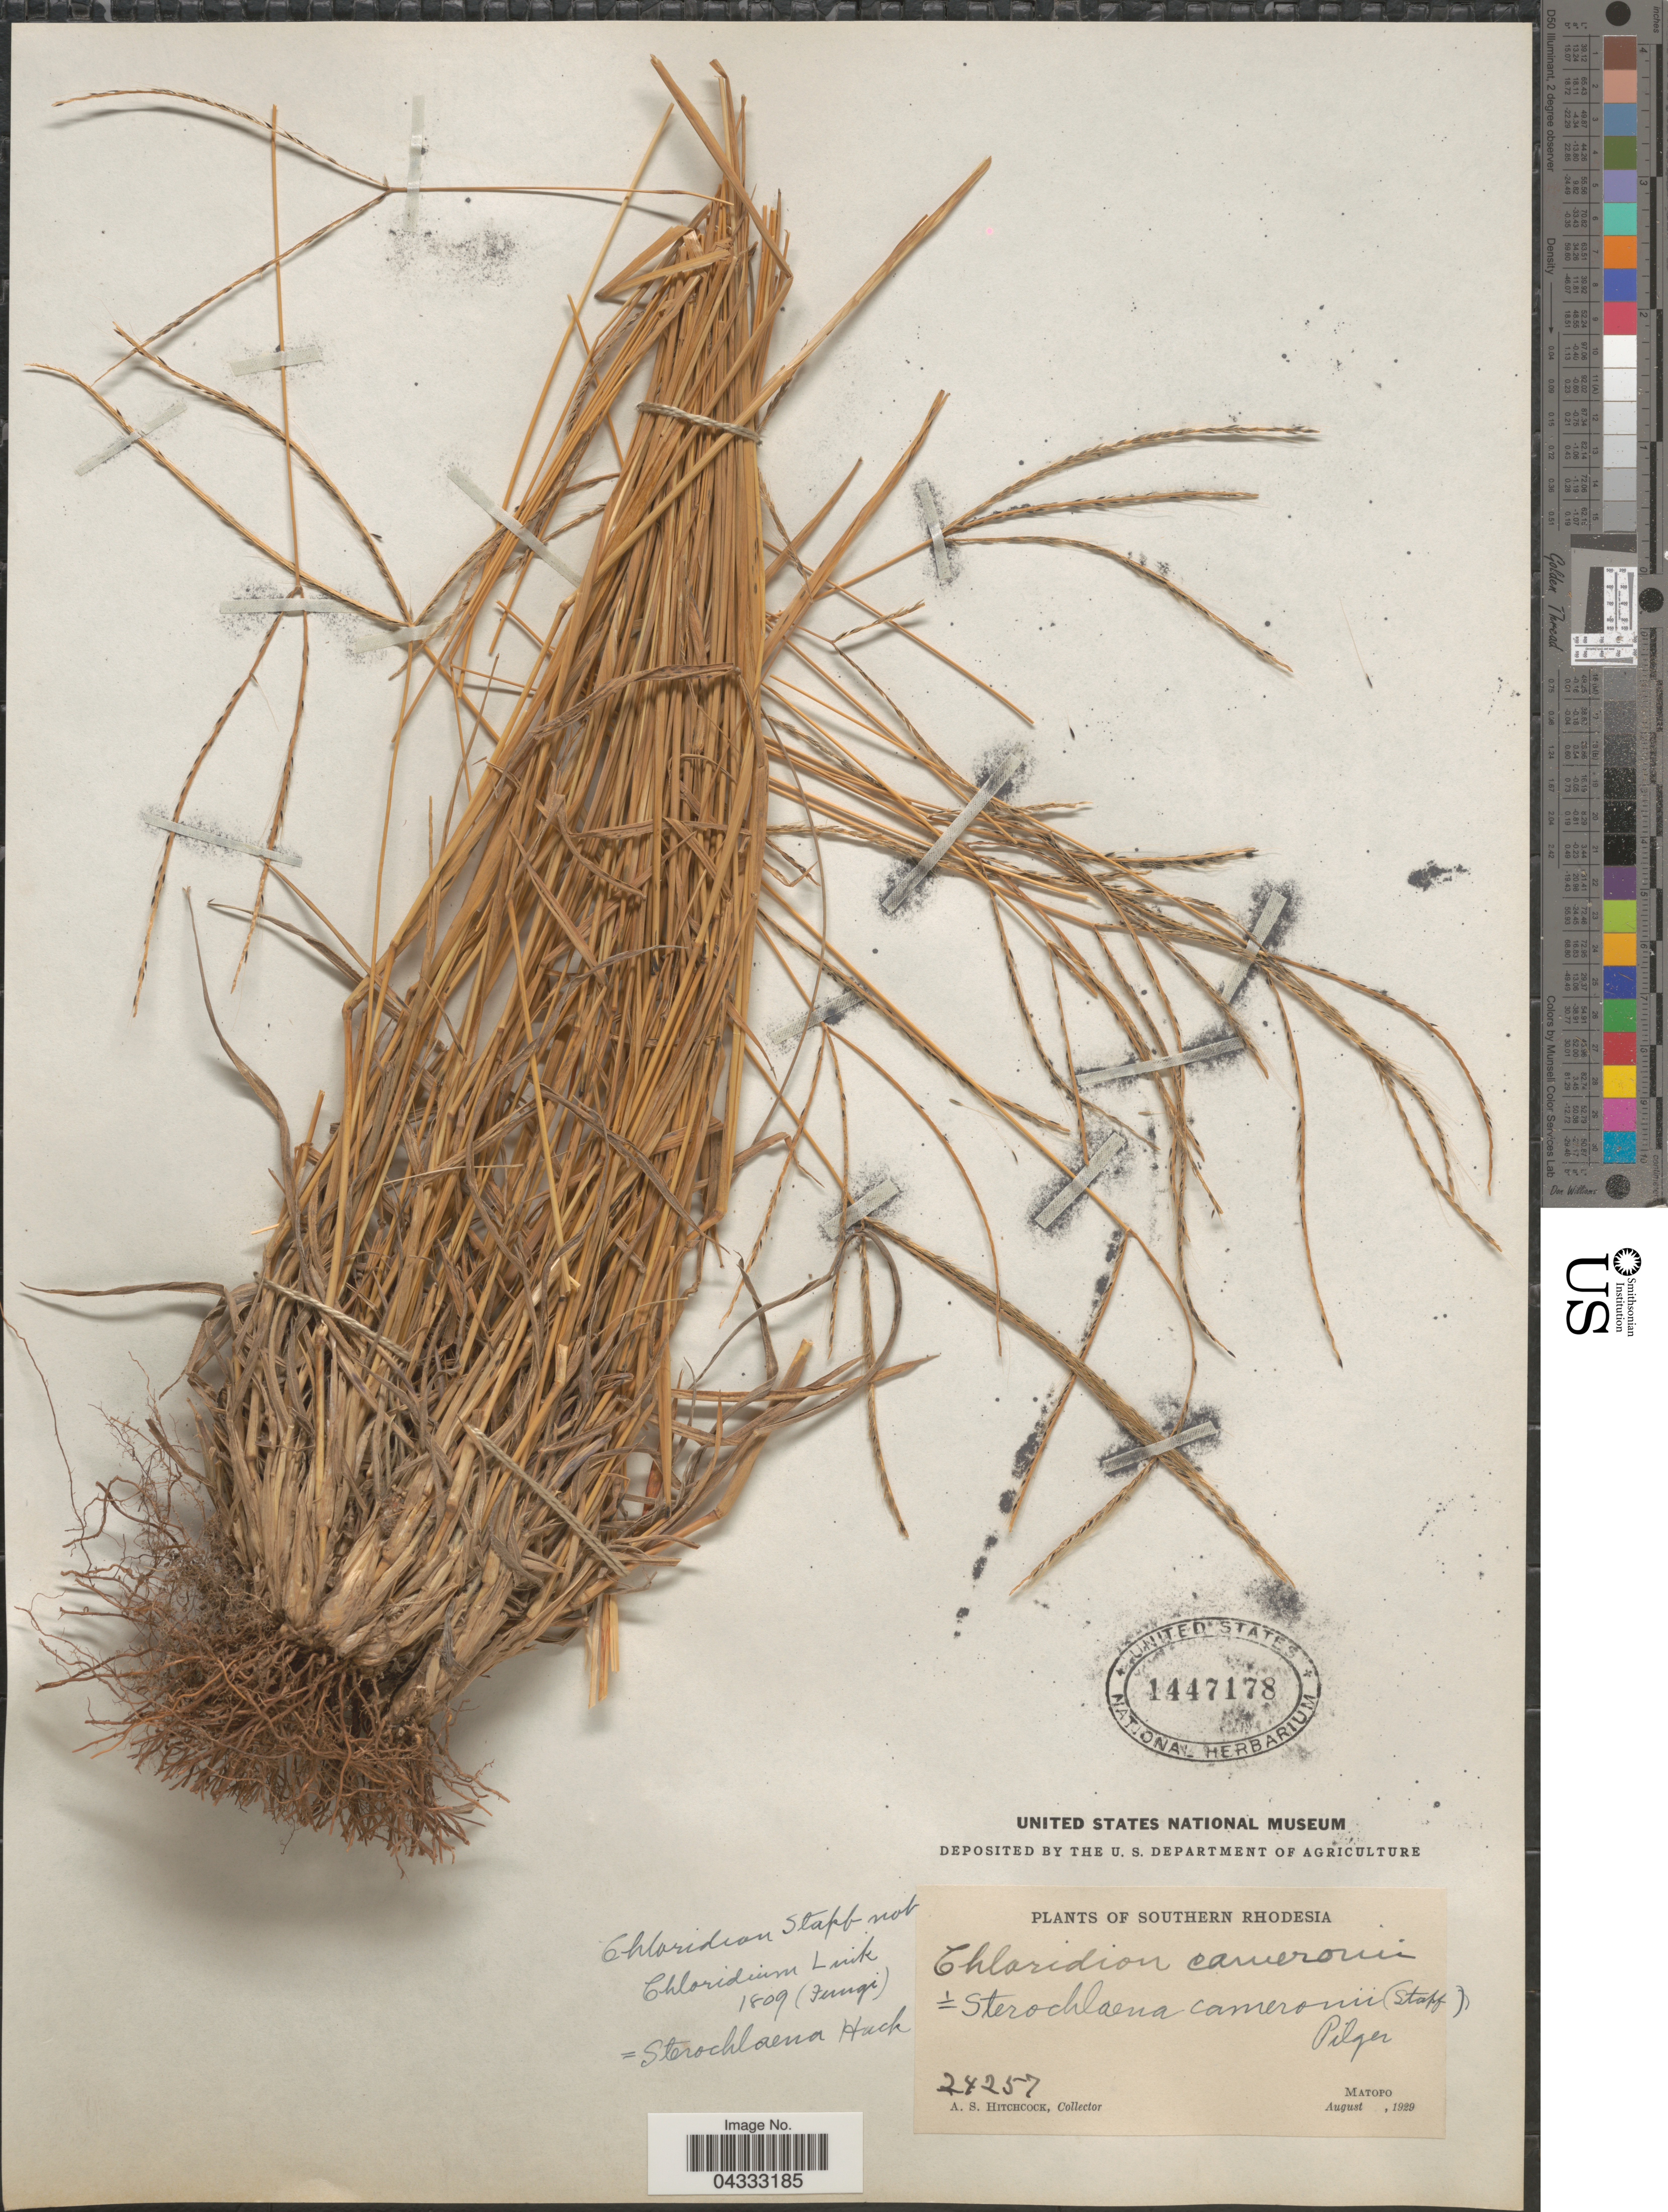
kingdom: Plantae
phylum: Tracheophyta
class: Liliopsida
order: Poales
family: Poaceae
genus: Stereochlaena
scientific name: Stereochlaena cameronii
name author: (Stapf) Pilg.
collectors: A. S. Hitchcock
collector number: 24257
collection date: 1929-08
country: Zimbabwe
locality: Southern Rhodesia. Matopo.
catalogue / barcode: US 1447178